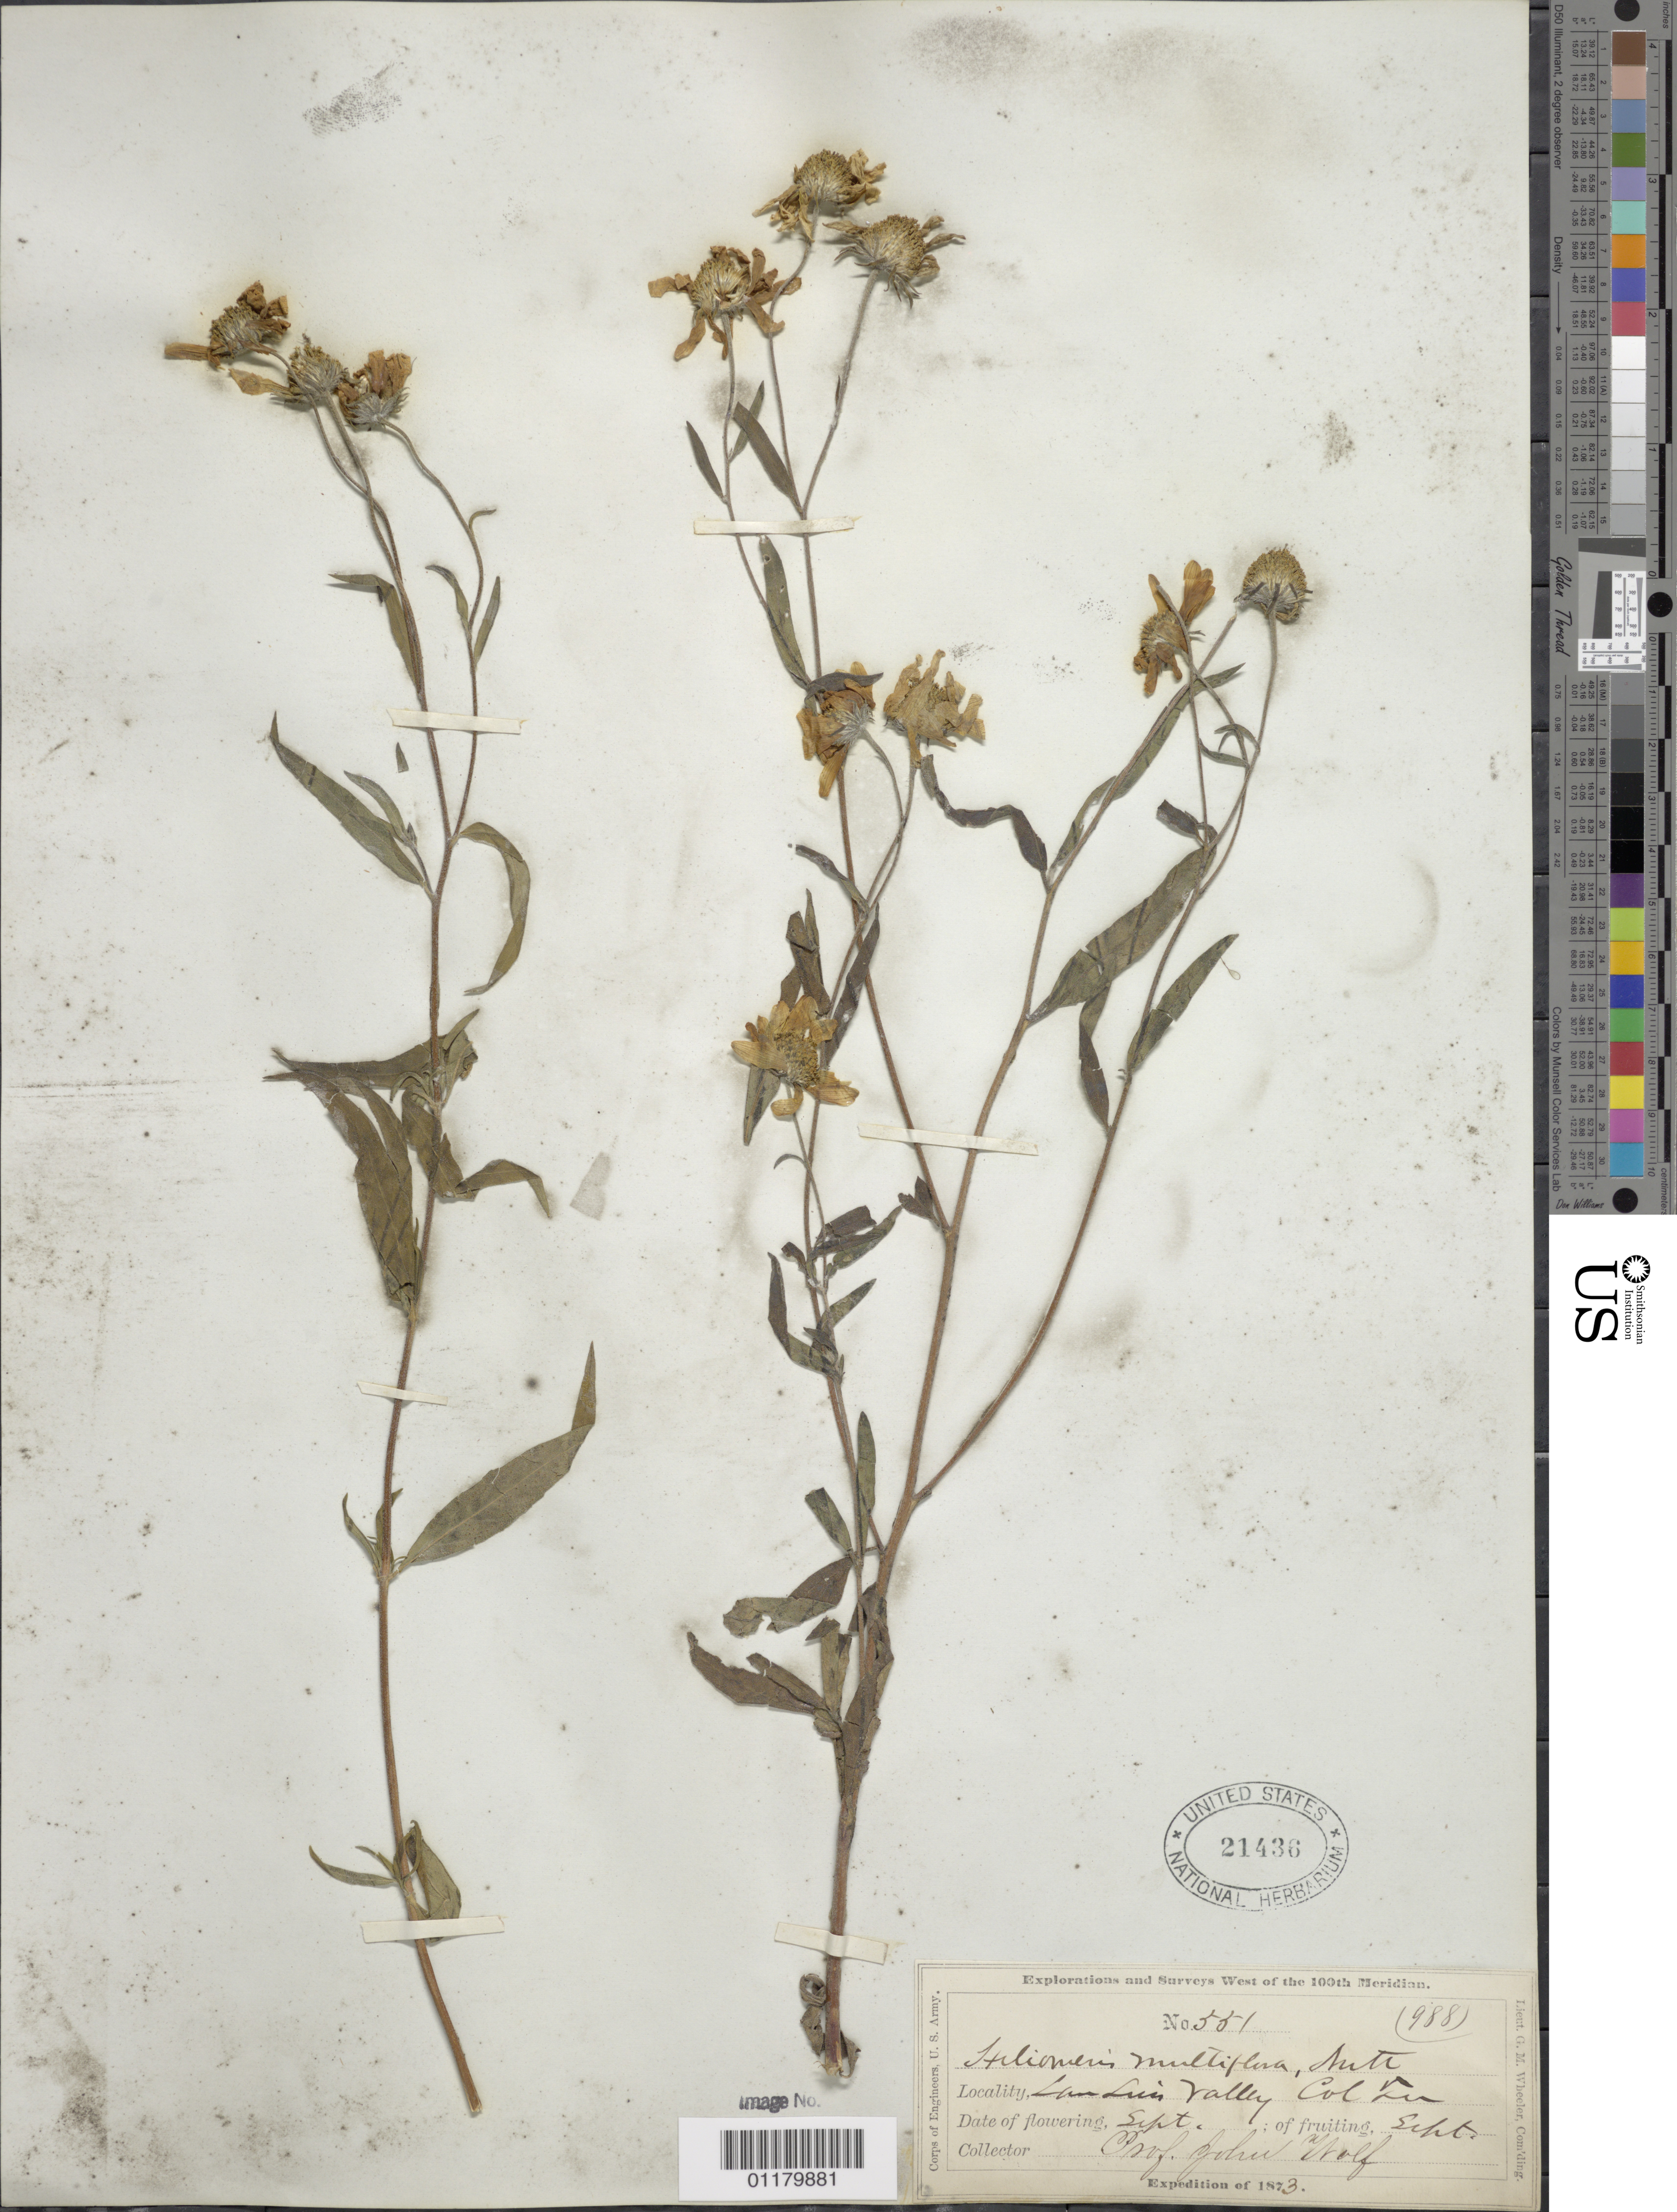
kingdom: Plantae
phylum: Tracheophyta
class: Magnoliopsida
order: Asterales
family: Asteraceae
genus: Heliomeris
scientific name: Heliomeris multiflora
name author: Nutt.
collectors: J. Wolf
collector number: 551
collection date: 1873-09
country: United States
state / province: Colorado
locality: San Luis Valley, Col Ter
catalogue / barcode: US 21436